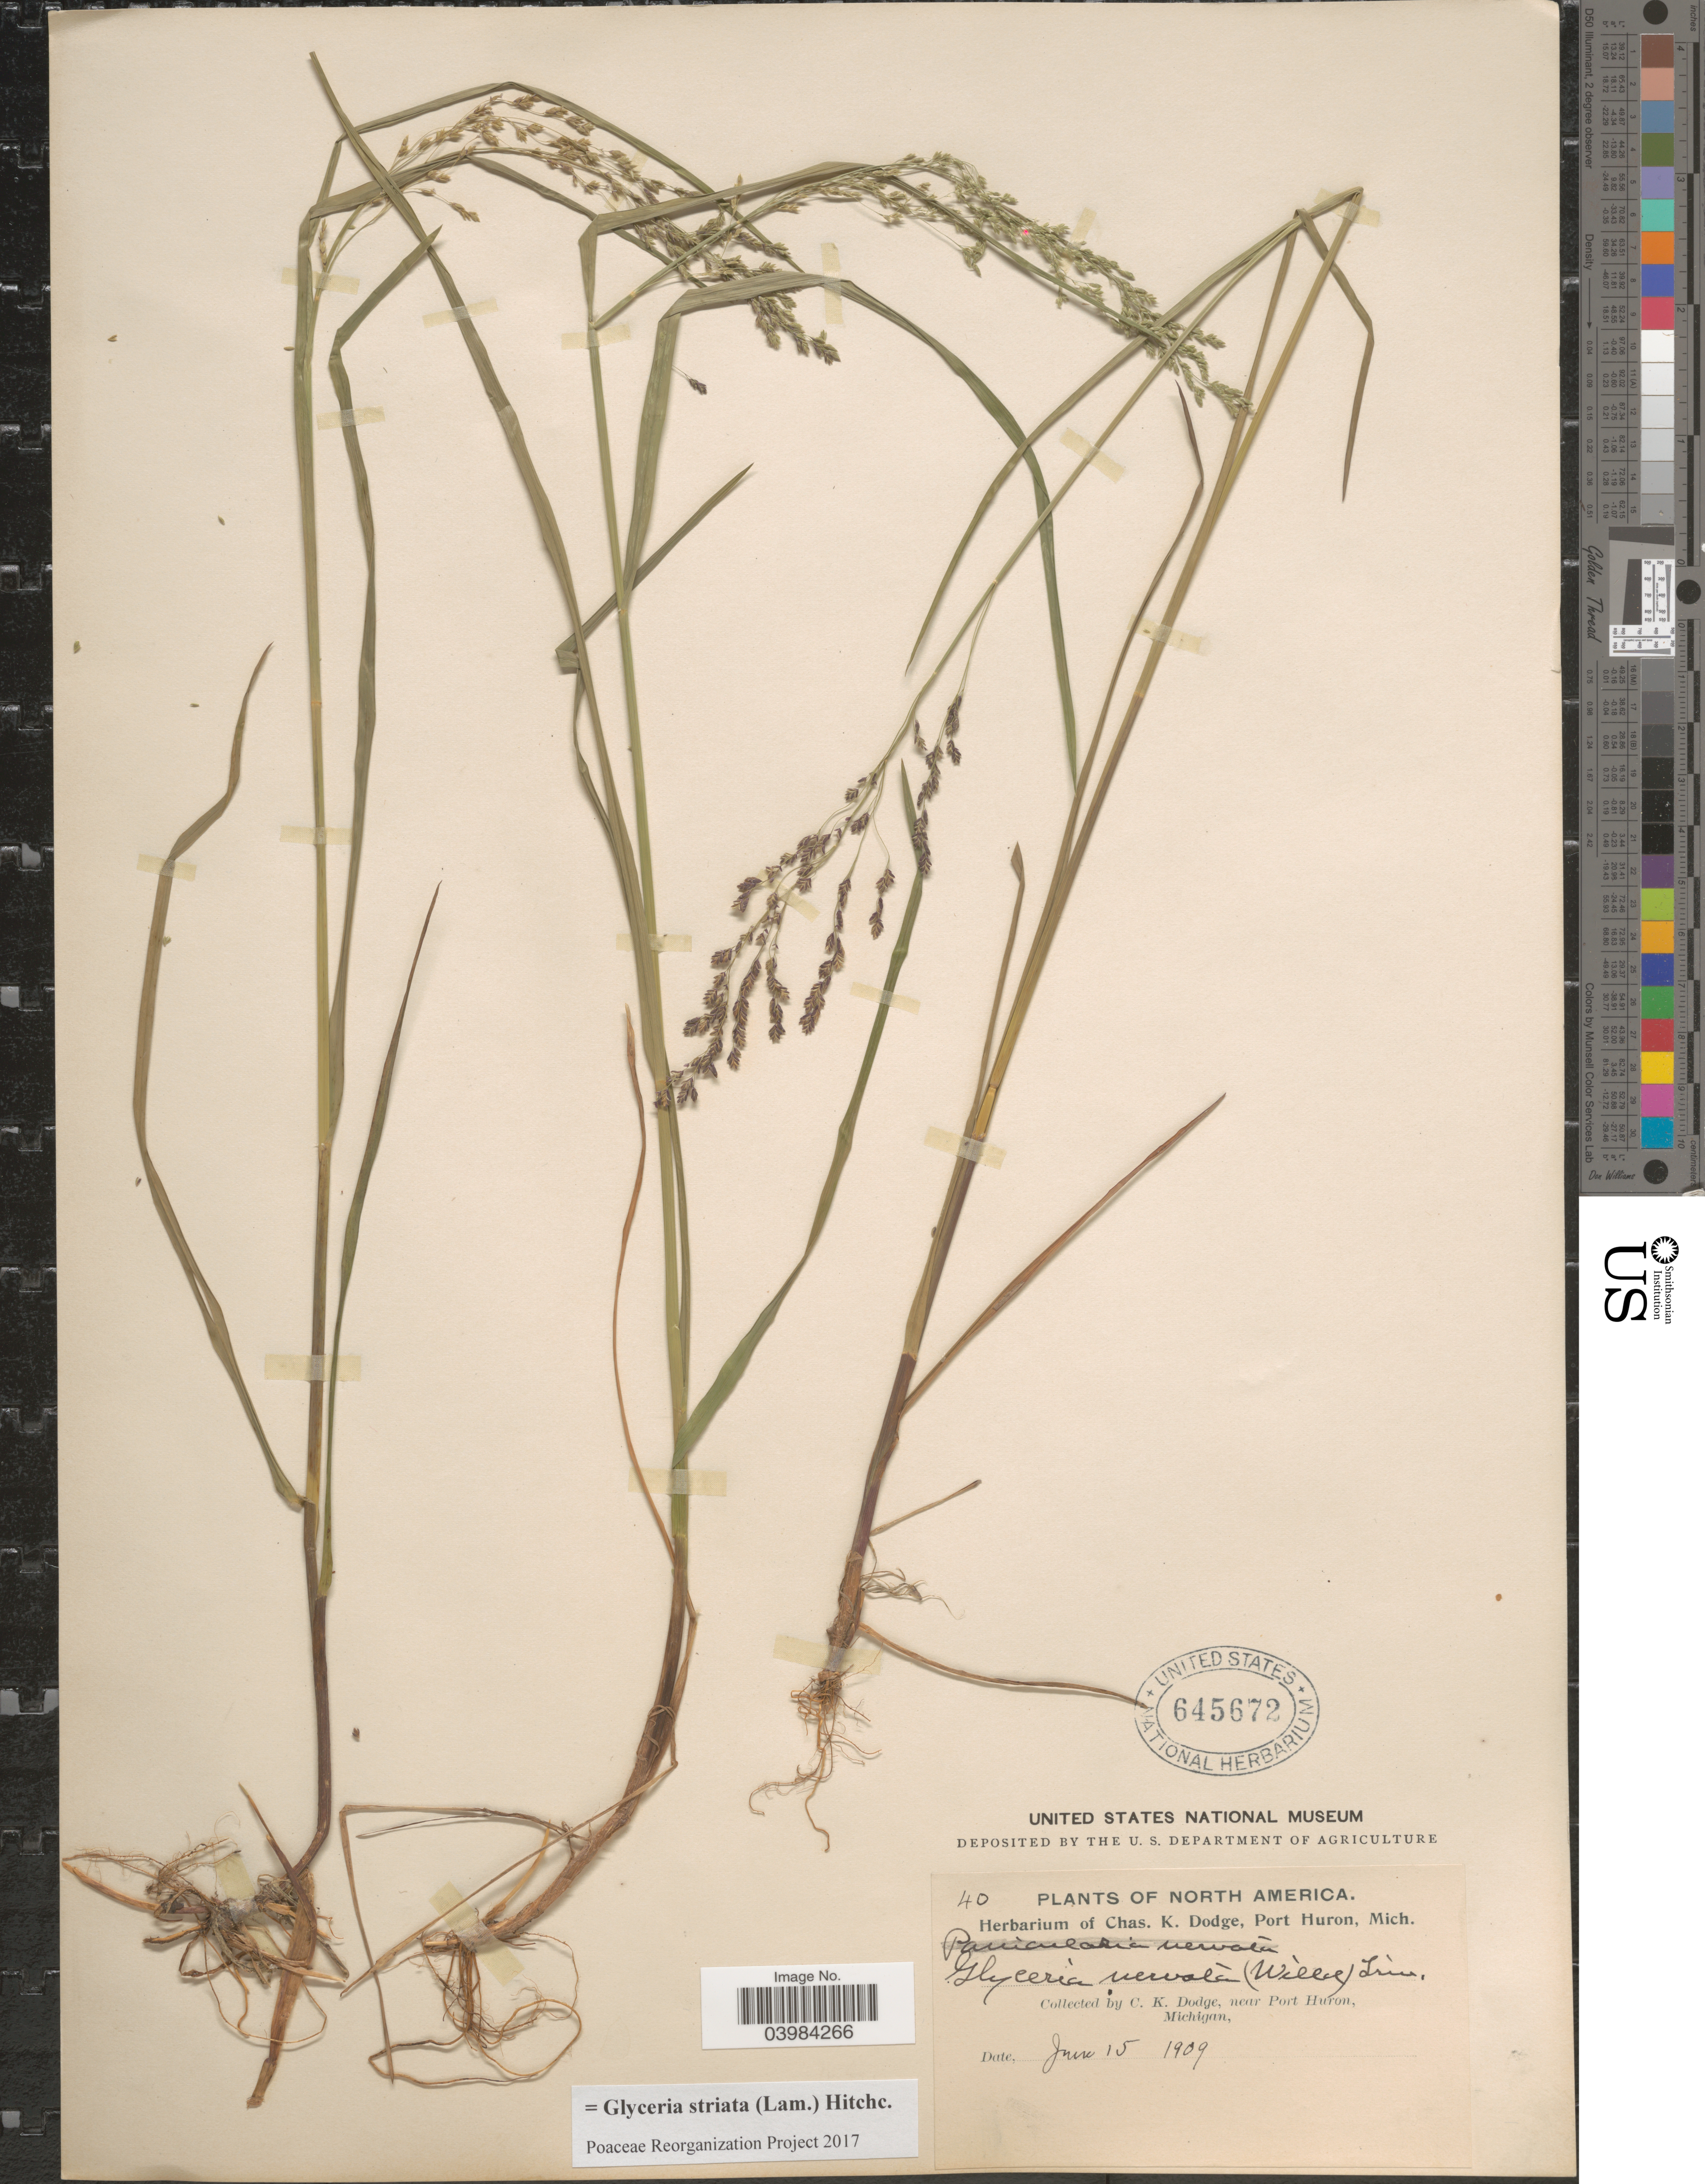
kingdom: Plantae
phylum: Tracheophyta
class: Liliopsida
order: Poales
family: Poaceae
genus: Glyceria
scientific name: Glyceria striata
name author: (Lam.) Hitchc.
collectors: C. K. Dodge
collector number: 40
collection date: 1909-06-15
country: United States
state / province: Michigan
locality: Near Port Huron.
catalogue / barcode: US 645672